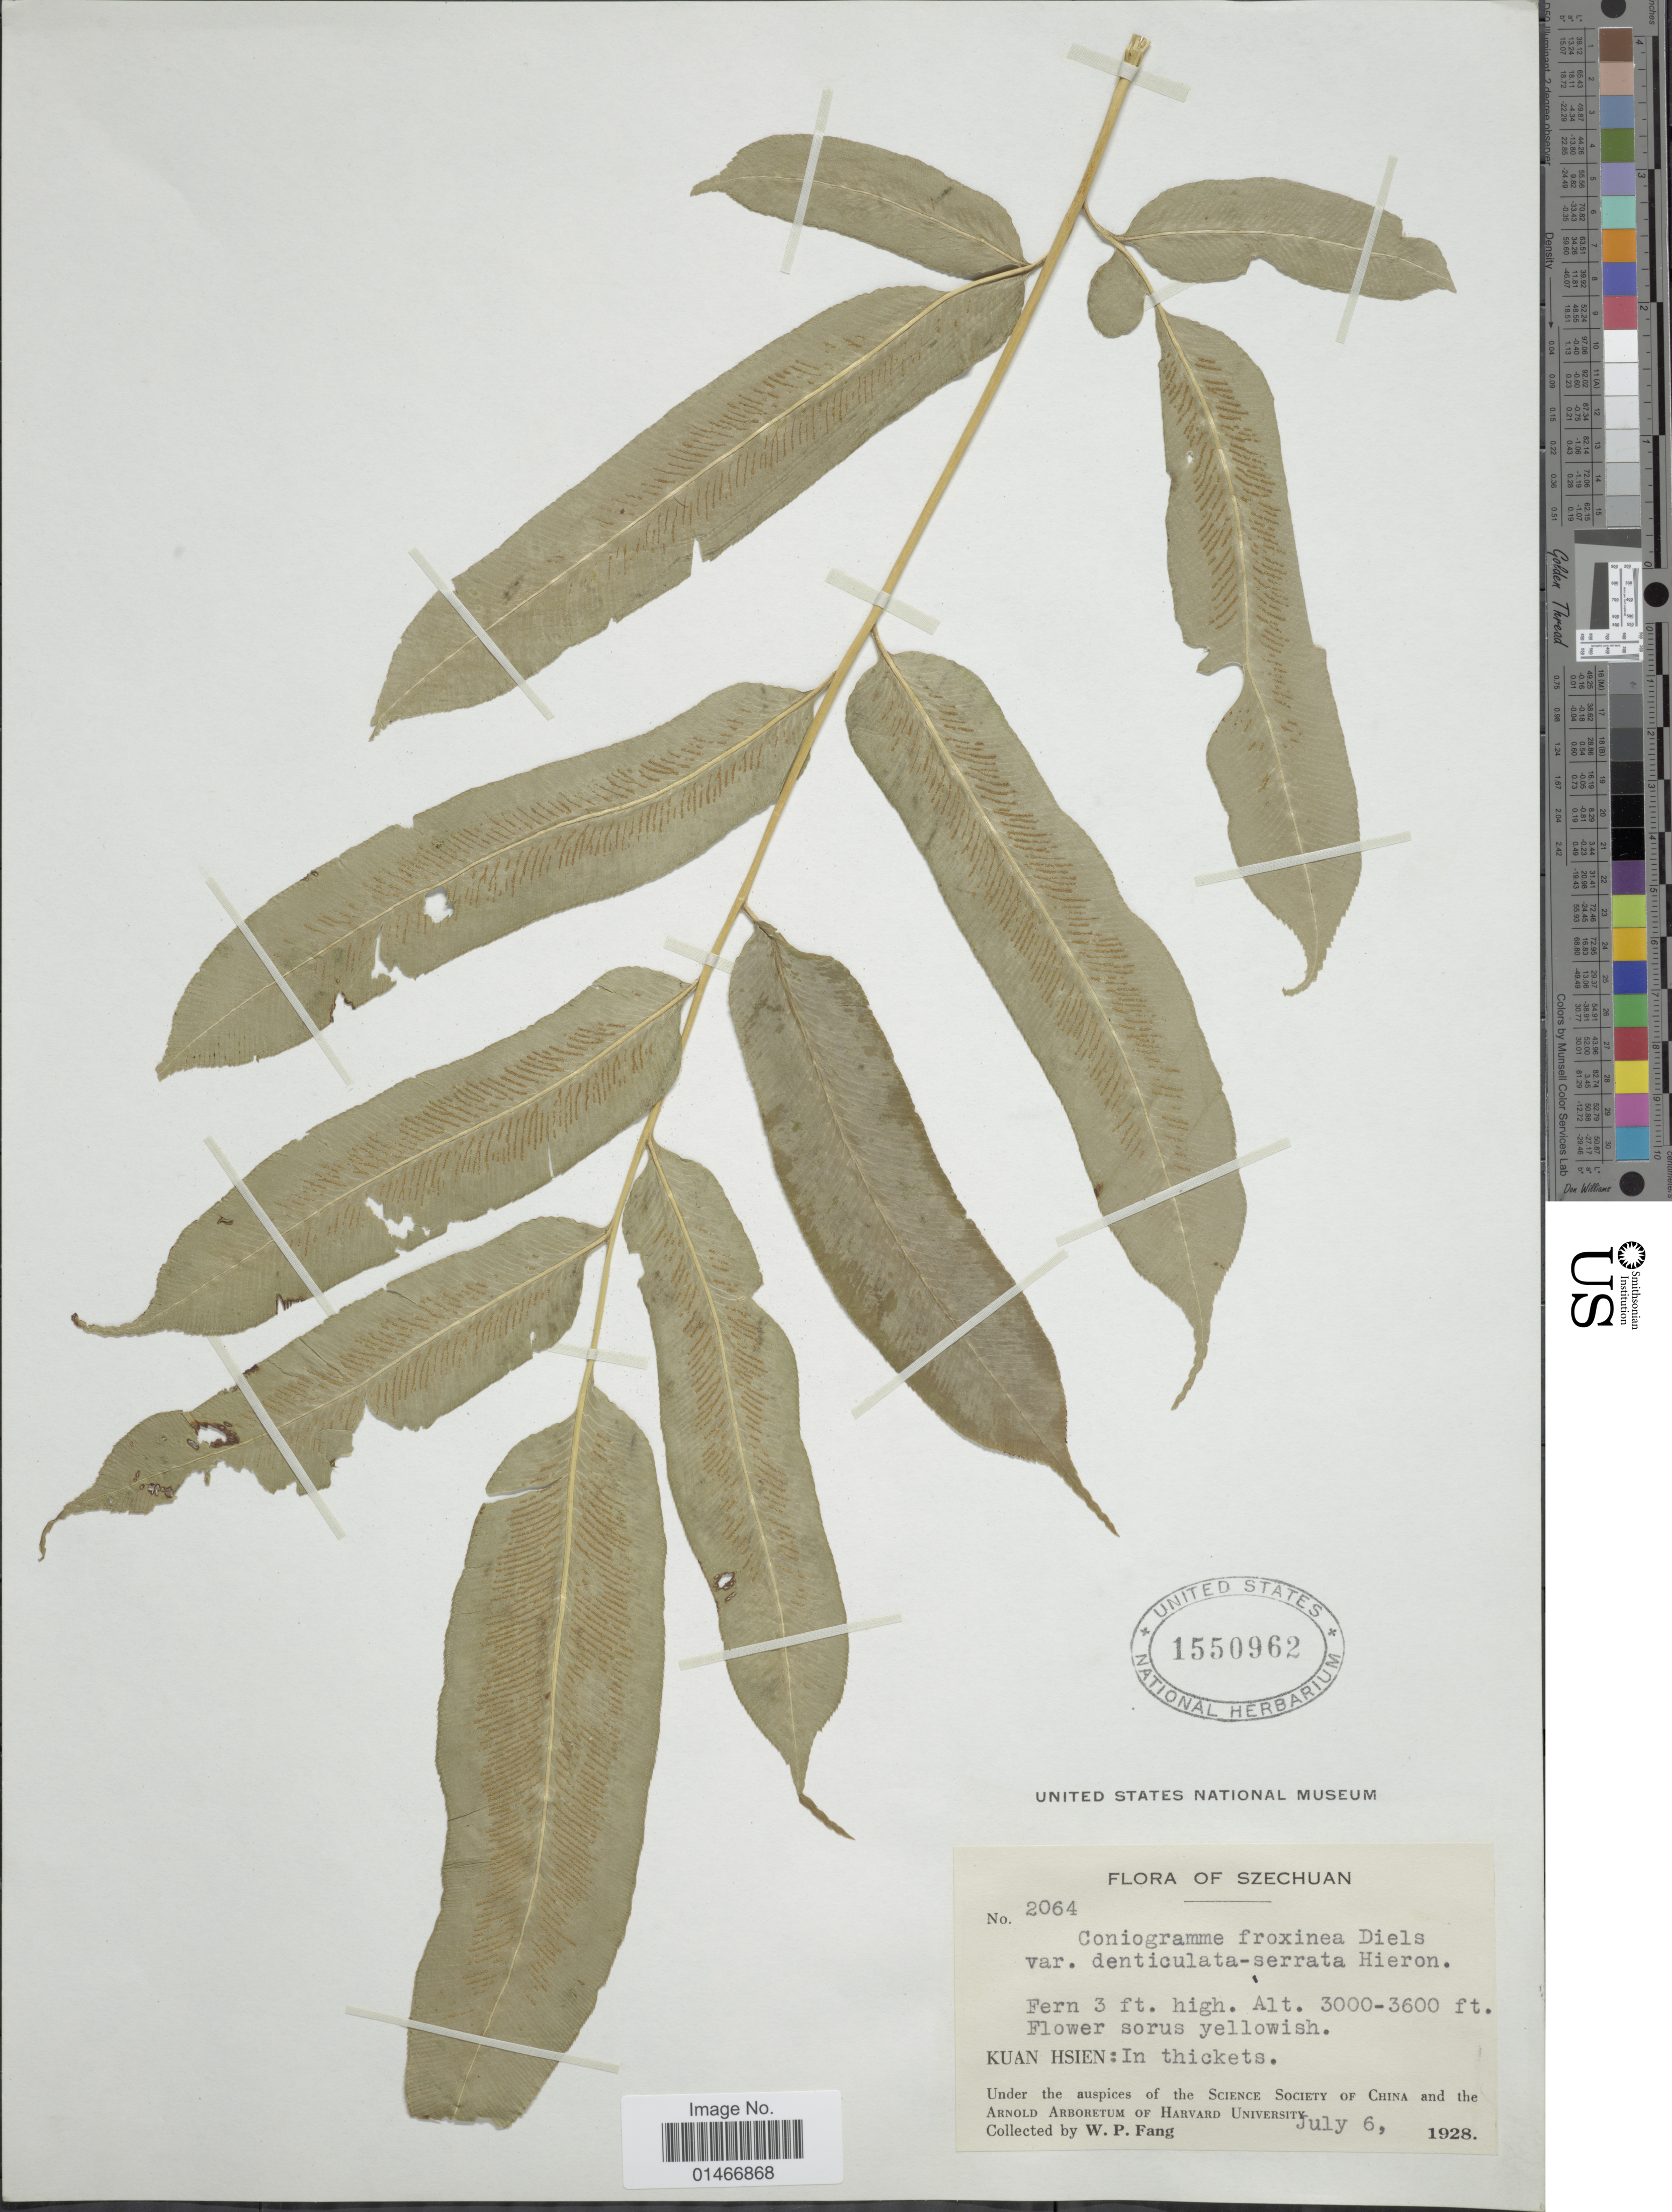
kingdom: Plantae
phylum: Tracheophyta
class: Polypodiopsida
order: Polypodiales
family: Pteridaceae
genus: Coniogramme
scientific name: Coniogramme intermedia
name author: Hieron.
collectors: W. P. Fang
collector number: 2064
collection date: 1928-07-06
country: China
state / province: Sichuan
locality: Szechuan. Kuan Hsien: In thickets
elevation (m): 914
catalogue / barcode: US 1550962